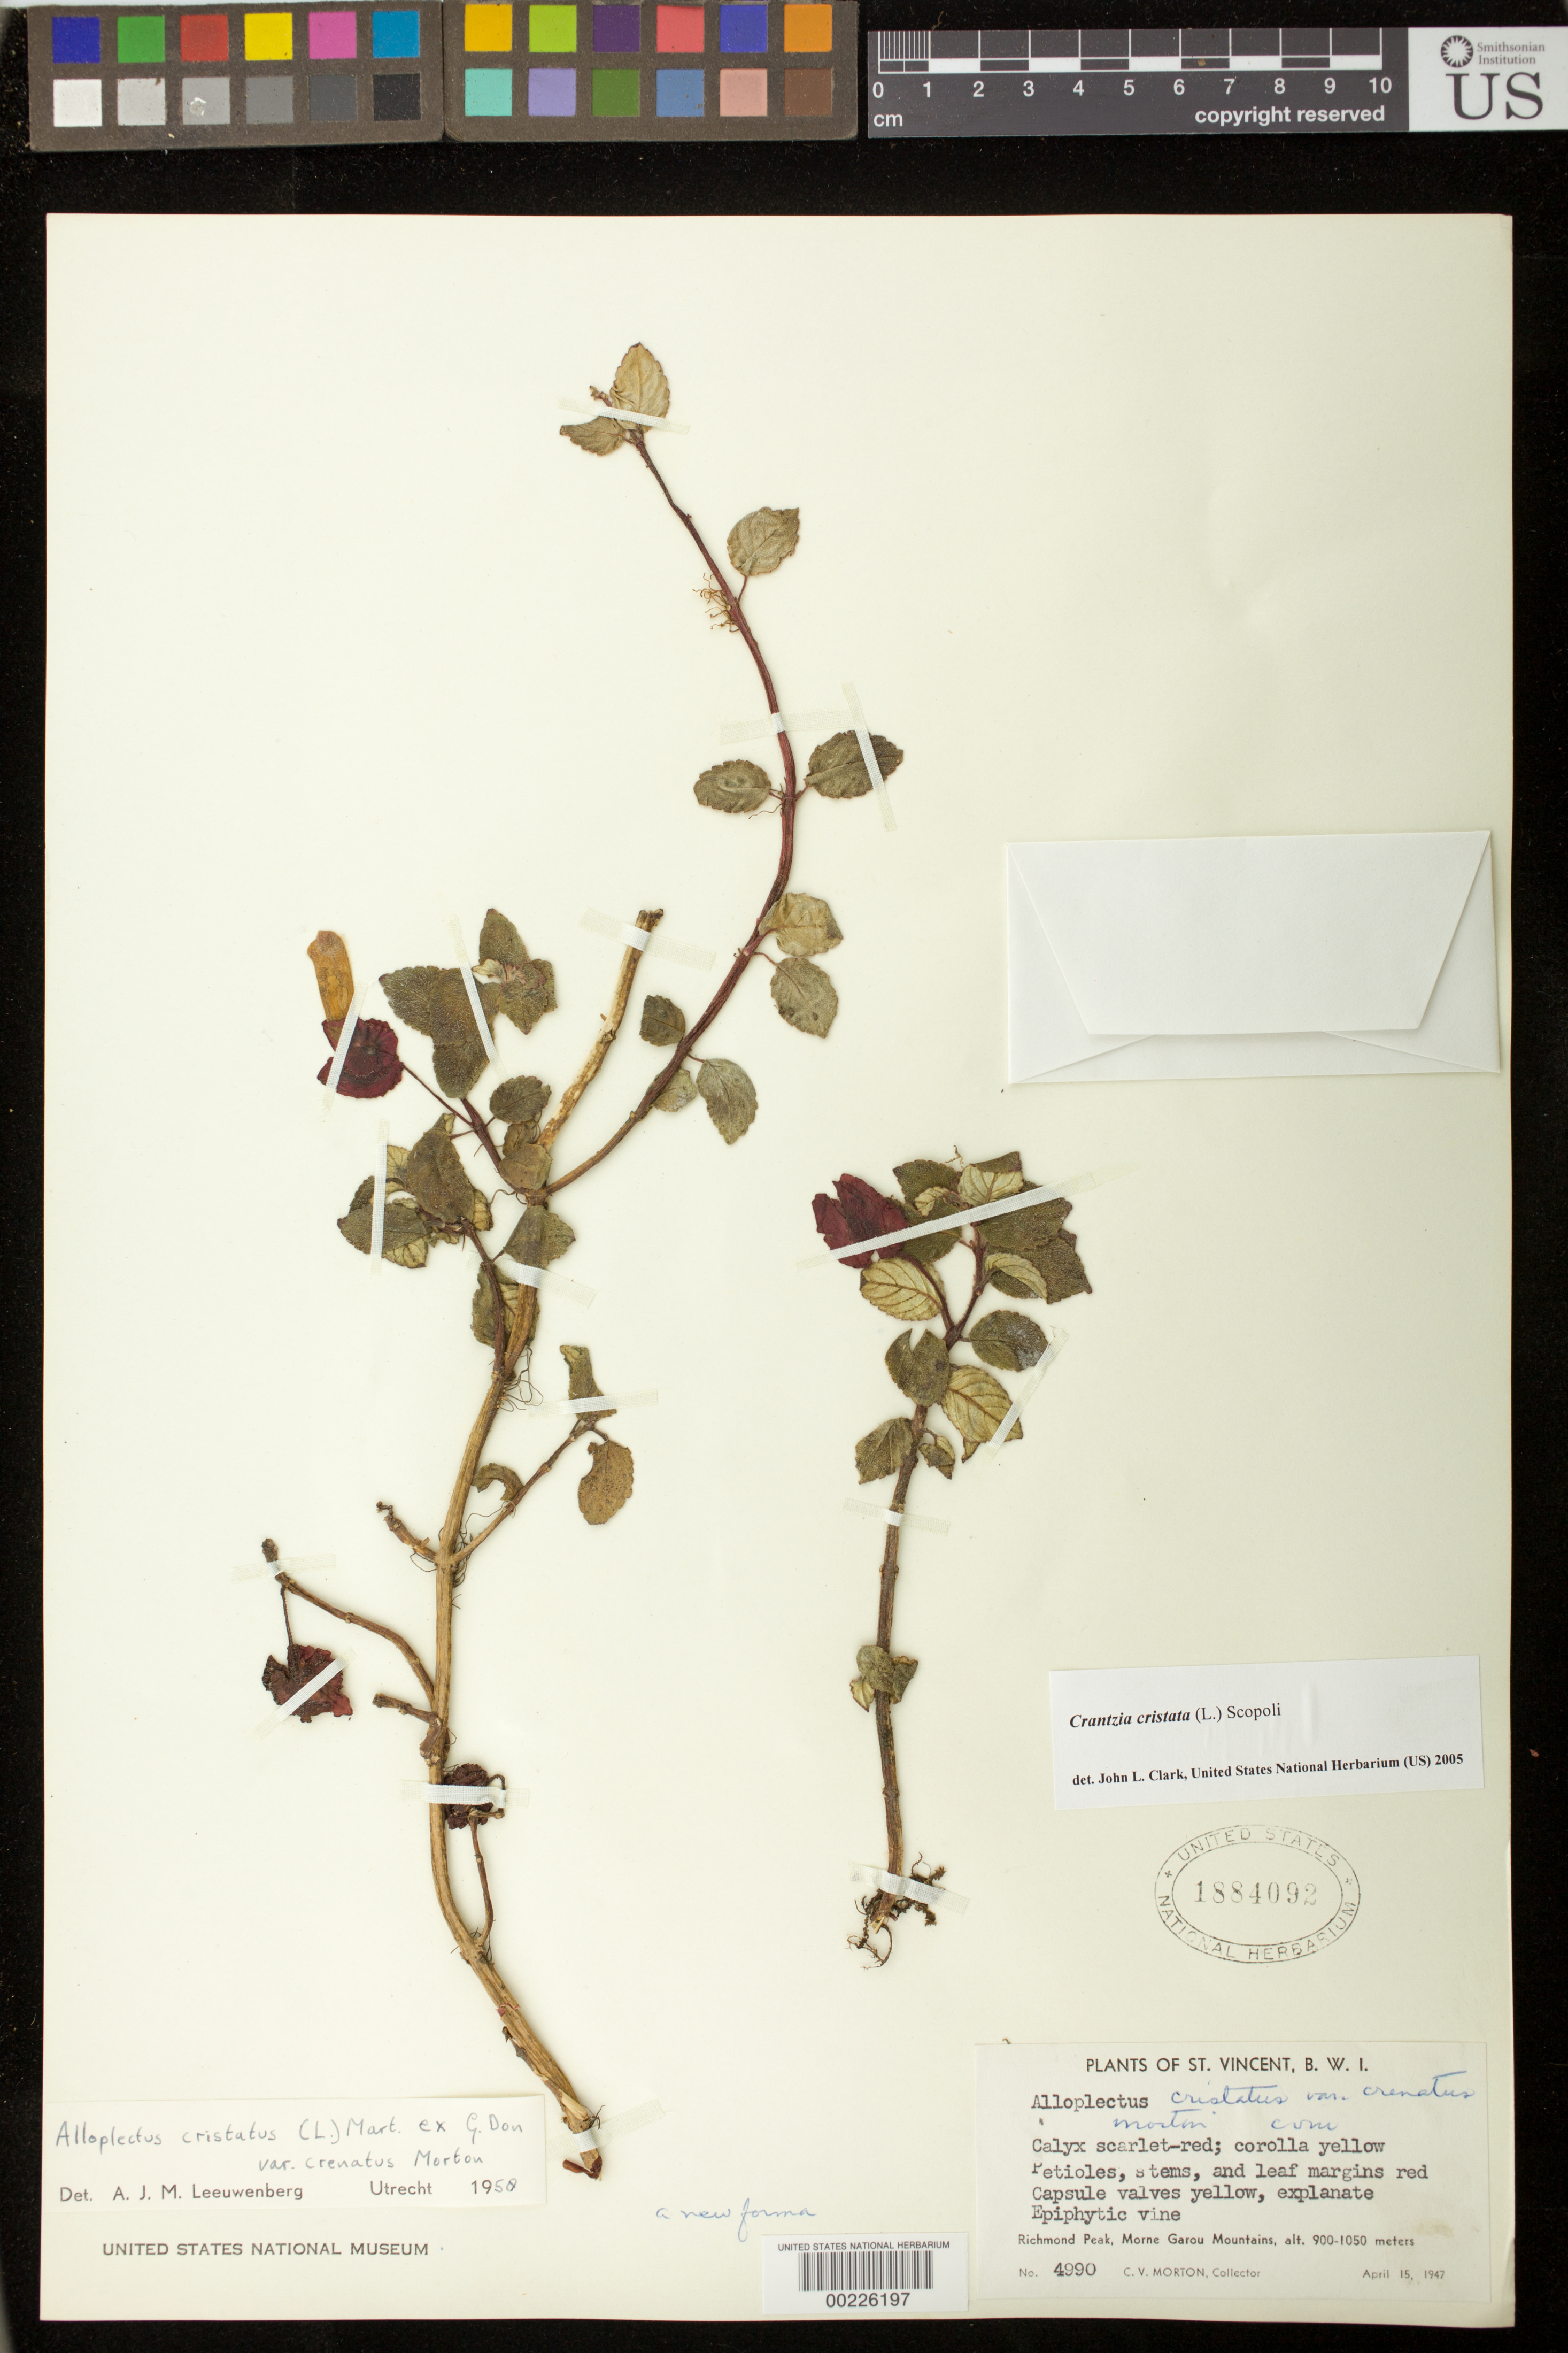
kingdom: Plantae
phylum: Tracheophyta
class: Magnoliopsida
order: Lamiales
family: Gesneriaceae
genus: Crantzia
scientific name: Crantzia cristata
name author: (L.) Scop. ex Fritsch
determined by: Clark, J. L., (SEL), The Marie Selby Botanical Garden (UNITED STATES)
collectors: C. V. Morton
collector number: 4990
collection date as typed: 15 Apr 1947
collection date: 1947-04-15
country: St. Vincent - Grenadines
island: St. Vincent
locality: Richmond Peak, Morne Garou Mountains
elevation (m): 900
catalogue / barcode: US 1884092